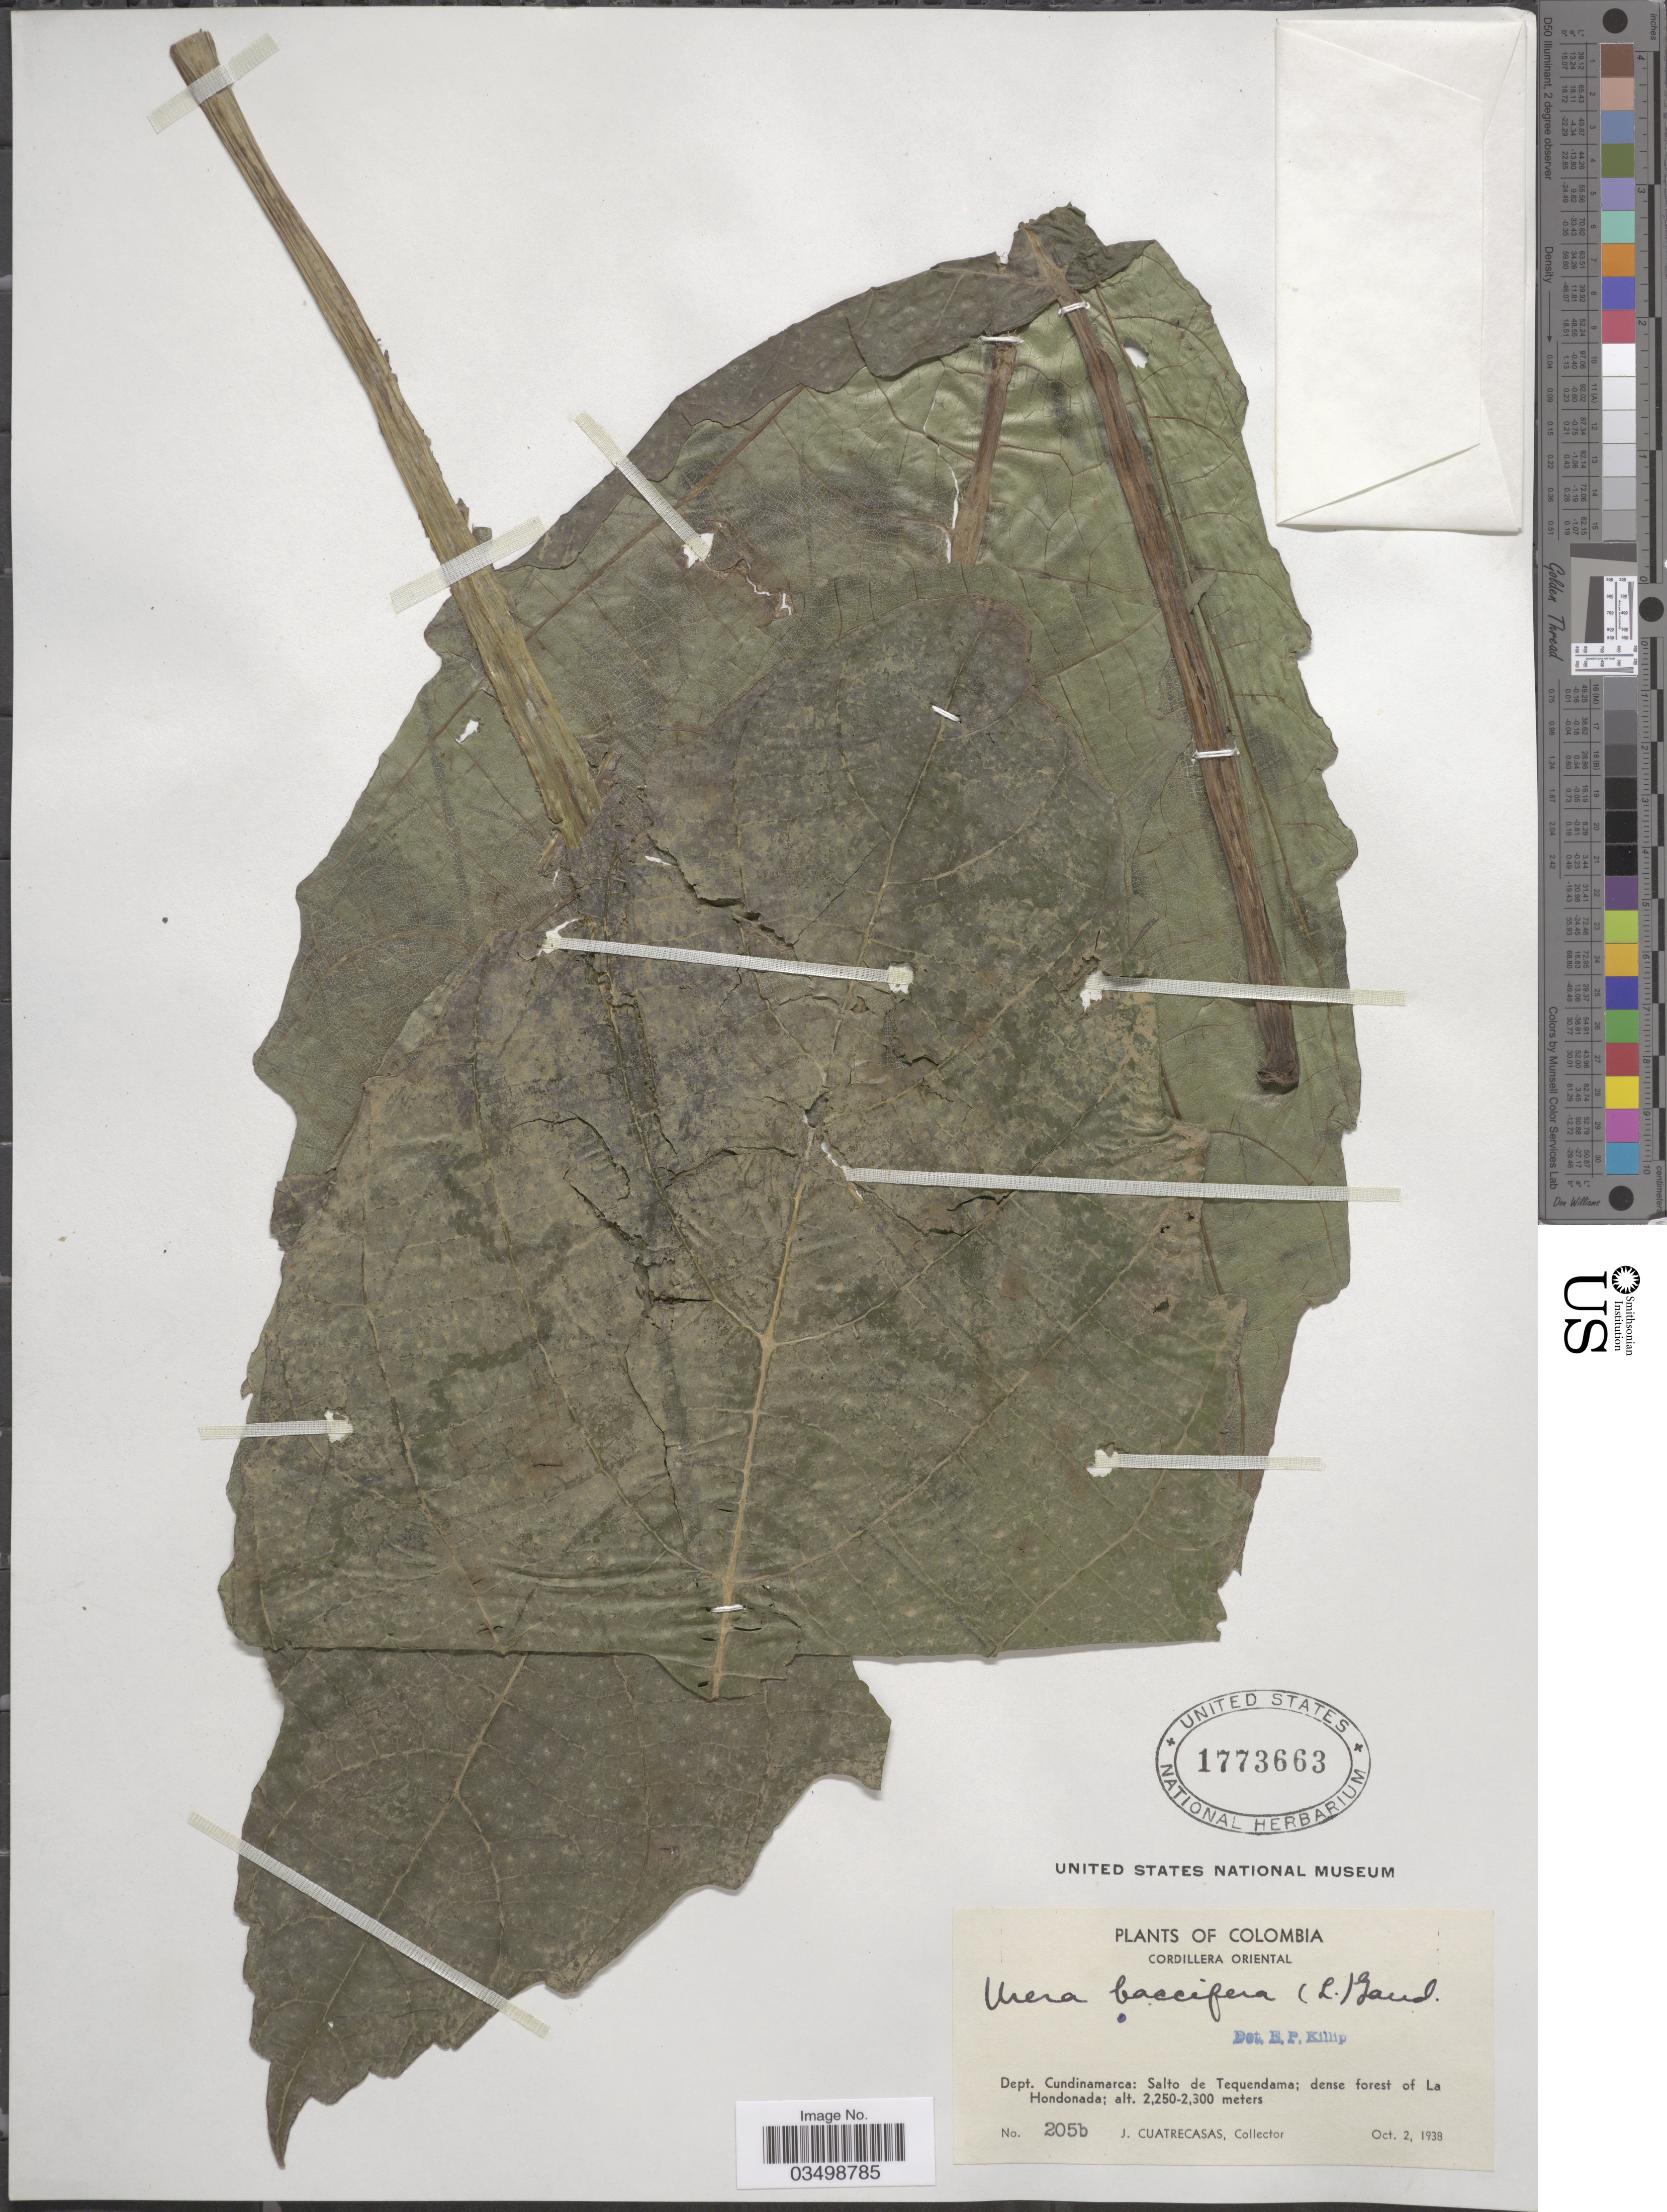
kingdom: Plantae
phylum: Tracheophyta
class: Magnoliopsida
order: Rosales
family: Urticaceae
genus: Urera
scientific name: Urera baccifera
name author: (L.) Gaudich. ex Wedd.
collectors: J. Cuatrecasas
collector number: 205b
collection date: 1938-10-02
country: Colombia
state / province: Cundinamarca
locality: Cordillera Oriental. Dept. Cundinamarca: Salto de Tequendama; dense forest of La Hondonada.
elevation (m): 2250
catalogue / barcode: US 1773663